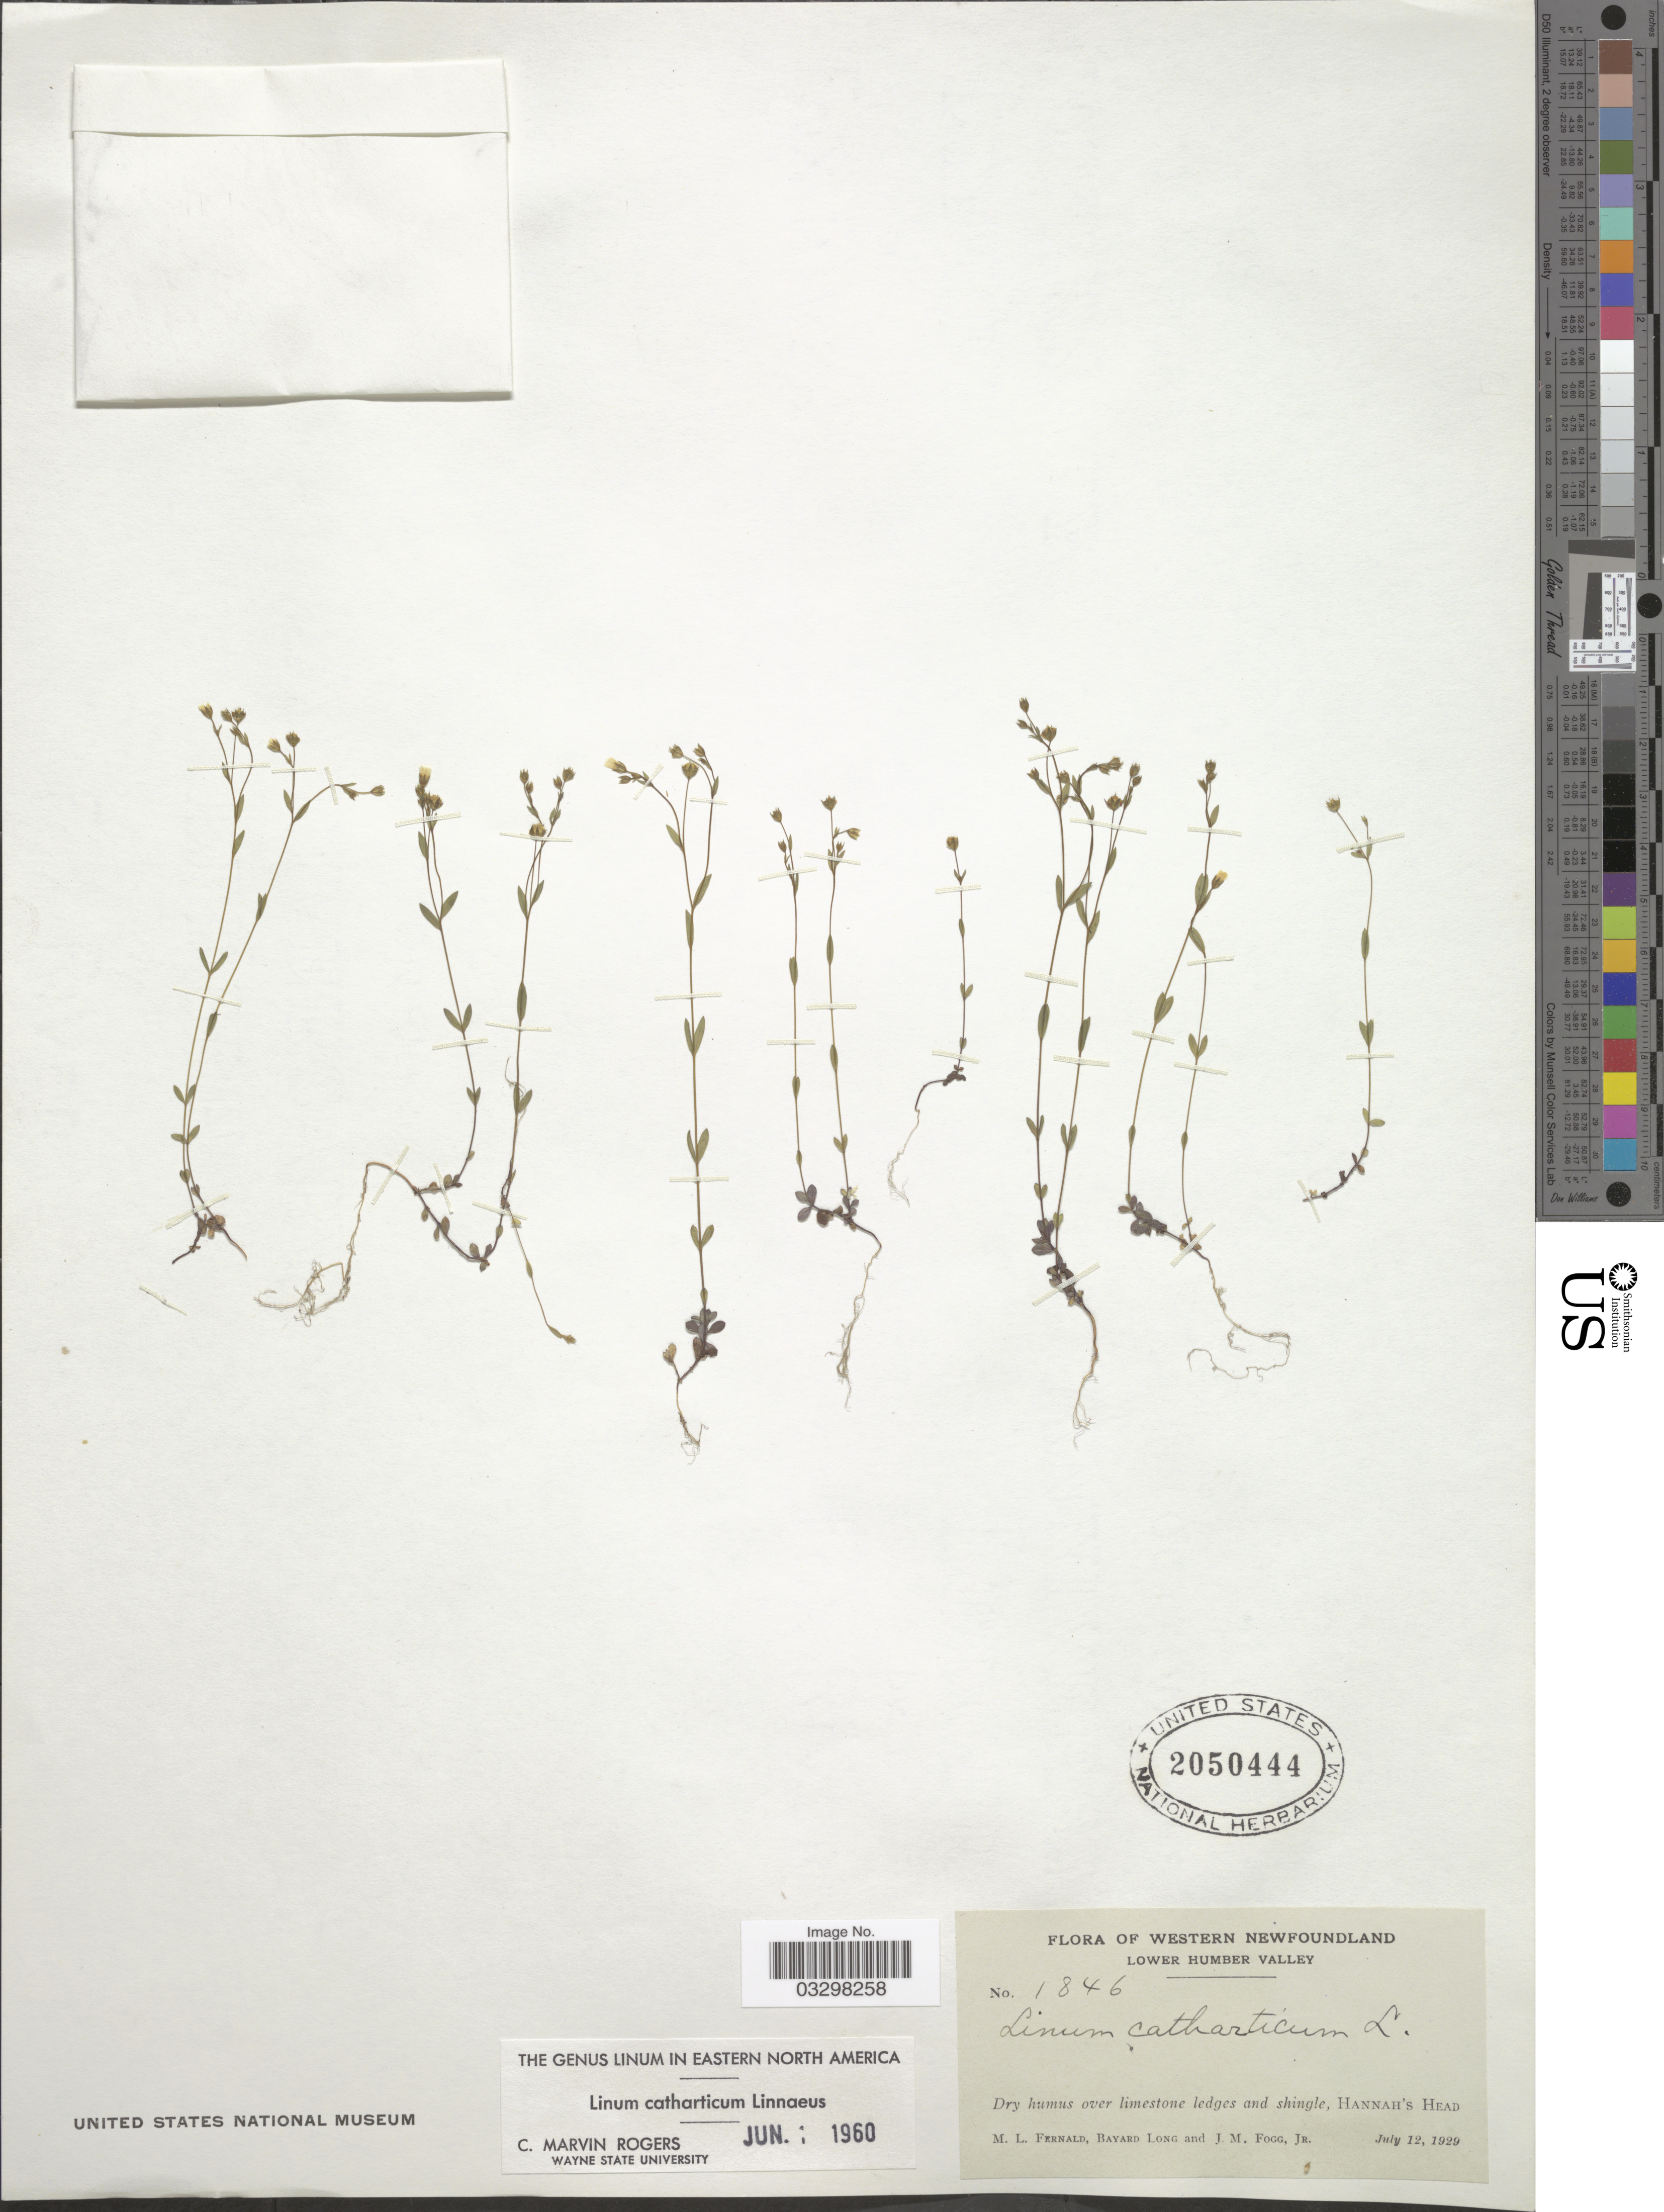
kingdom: Plantae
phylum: Tracheophyta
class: Magnoliopsida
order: Malpighiales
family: Linaceae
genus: Linum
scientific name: Linum catharticum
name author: L.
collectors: M. L. Fernald, B. Long & J. Fogg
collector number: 1846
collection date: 1929-07-12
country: Canada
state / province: Newfoundland and Labrador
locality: Western Newfoundland. Lower Humber Valley. Hannah's Head.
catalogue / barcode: US 2050444